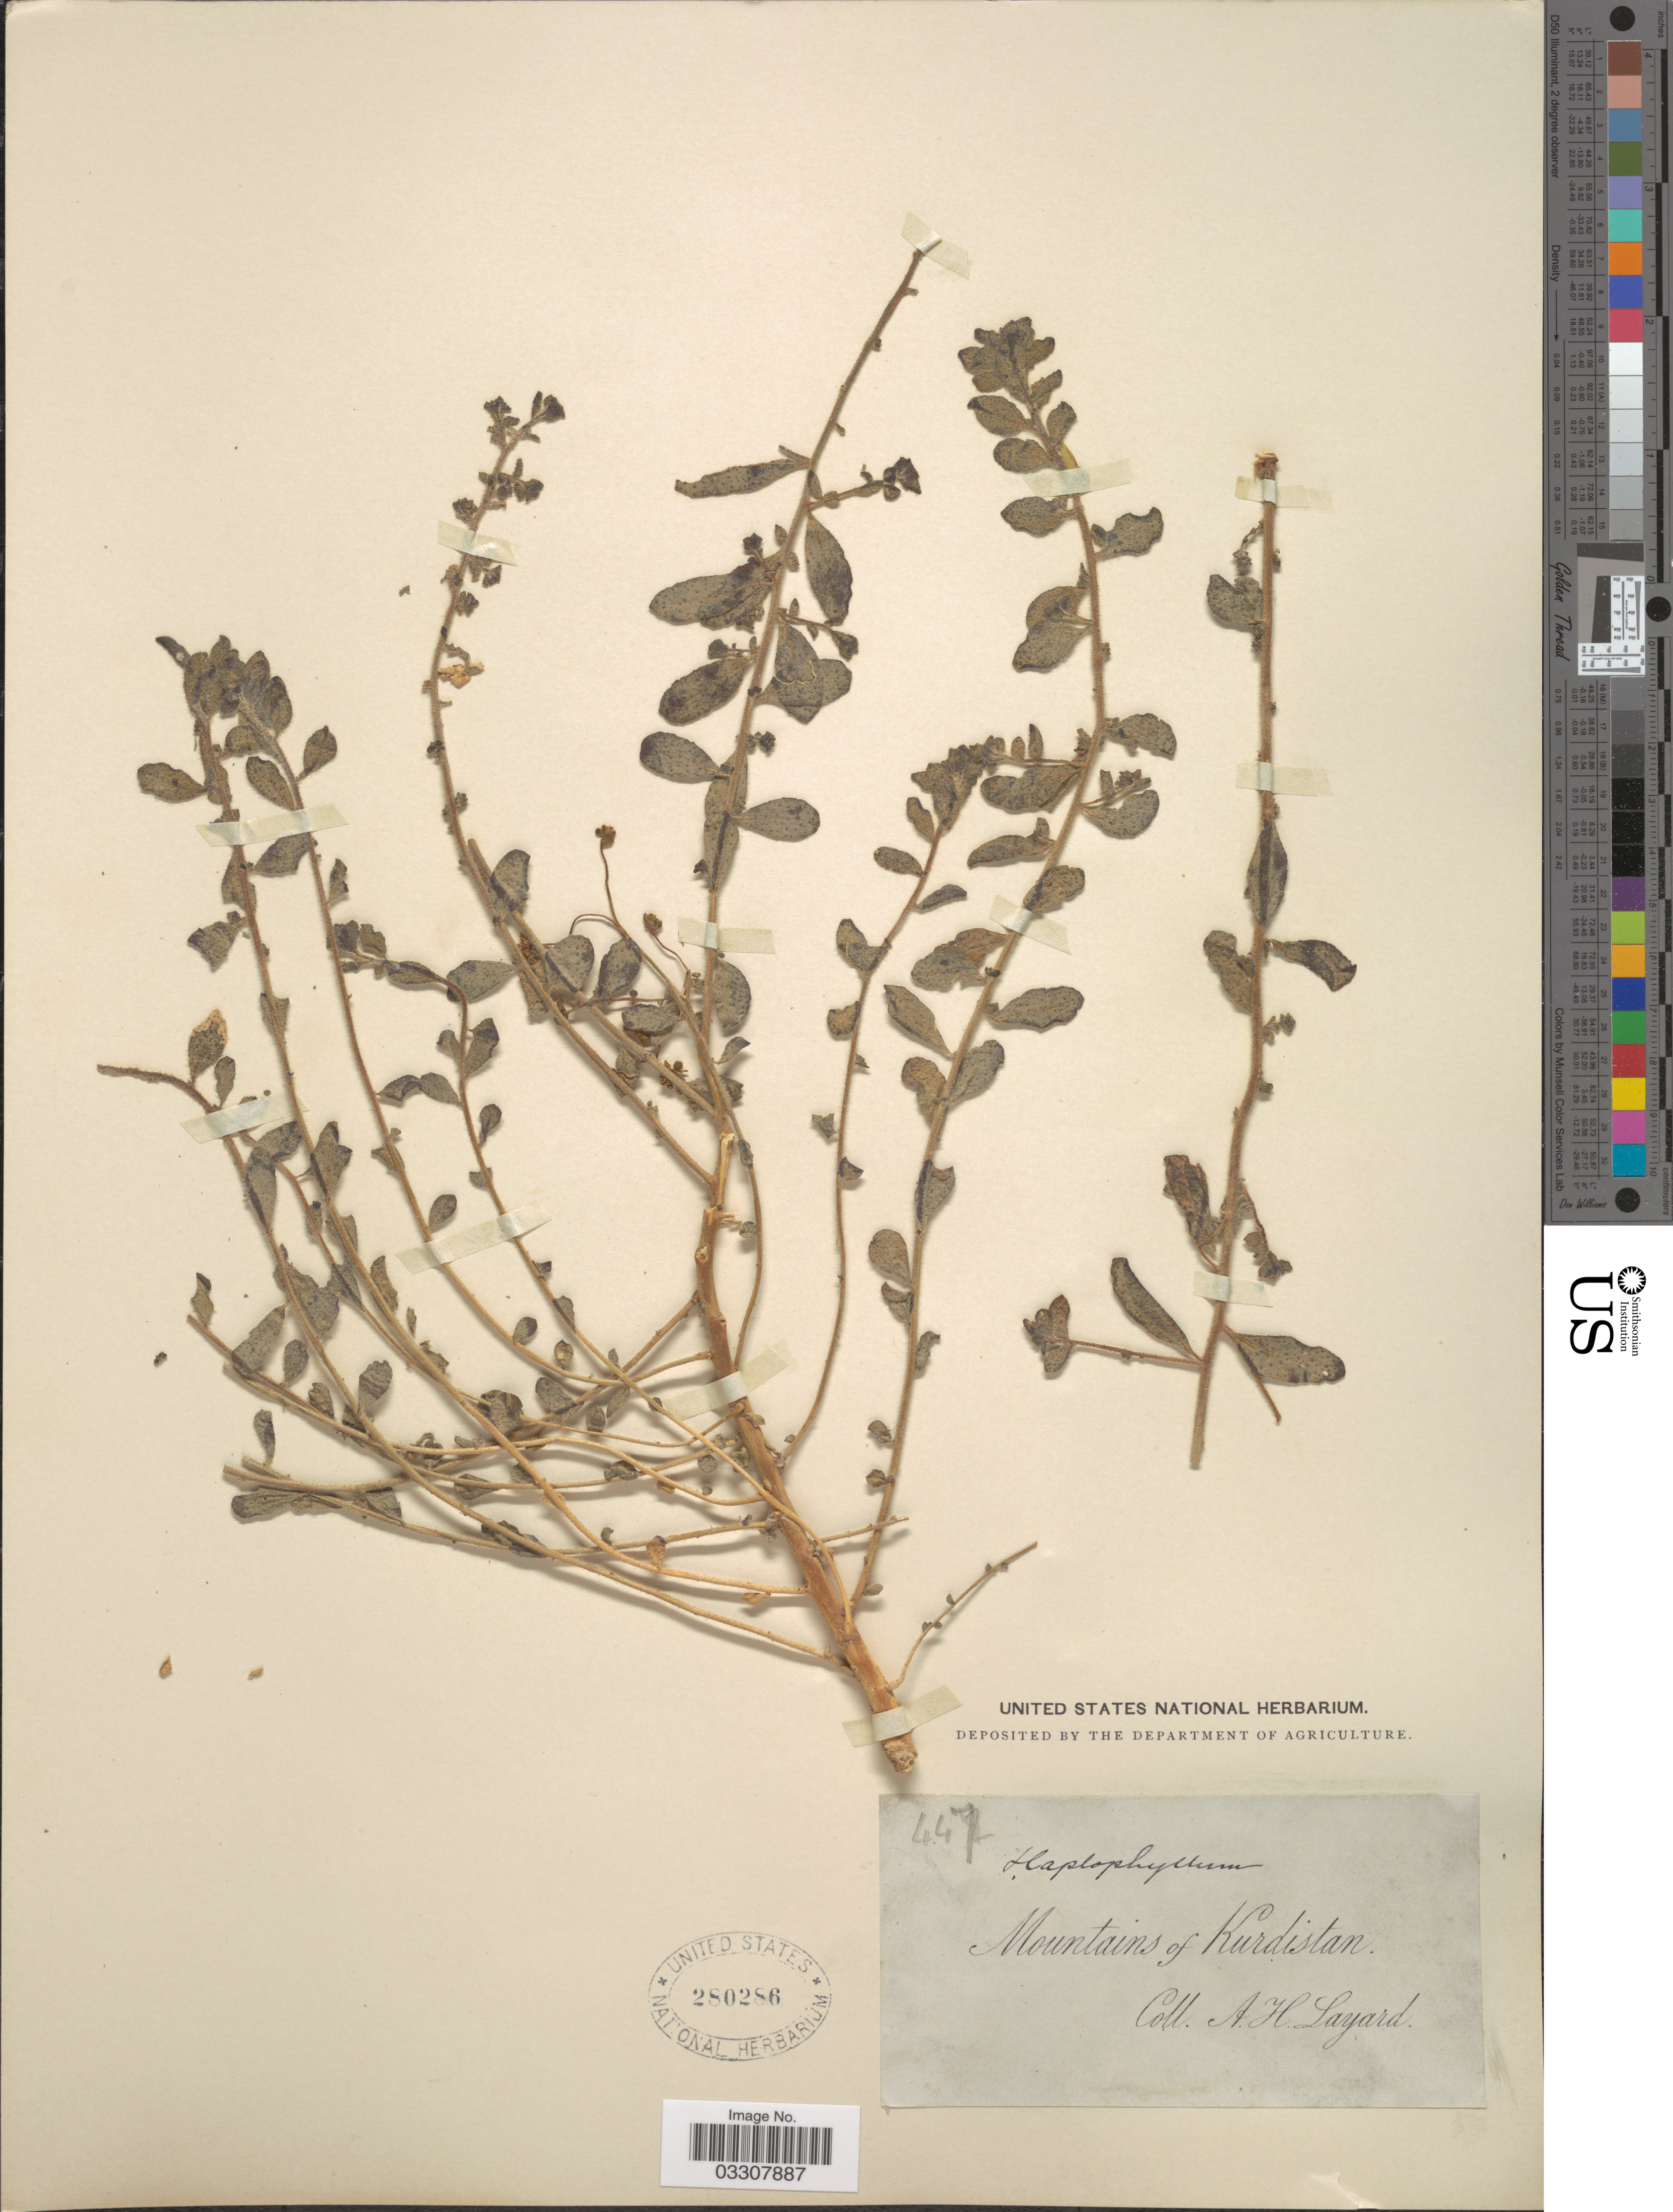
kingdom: Plantae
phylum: Tracheophyta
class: Magnoliopsida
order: Sapindales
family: Rutaceae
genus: Haplophyllum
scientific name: Haplophyllum sp.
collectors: A. Layard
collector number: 447?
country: Iran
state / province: Kurdistan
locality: Mountains of Kurdistan.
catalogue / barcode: US 280286